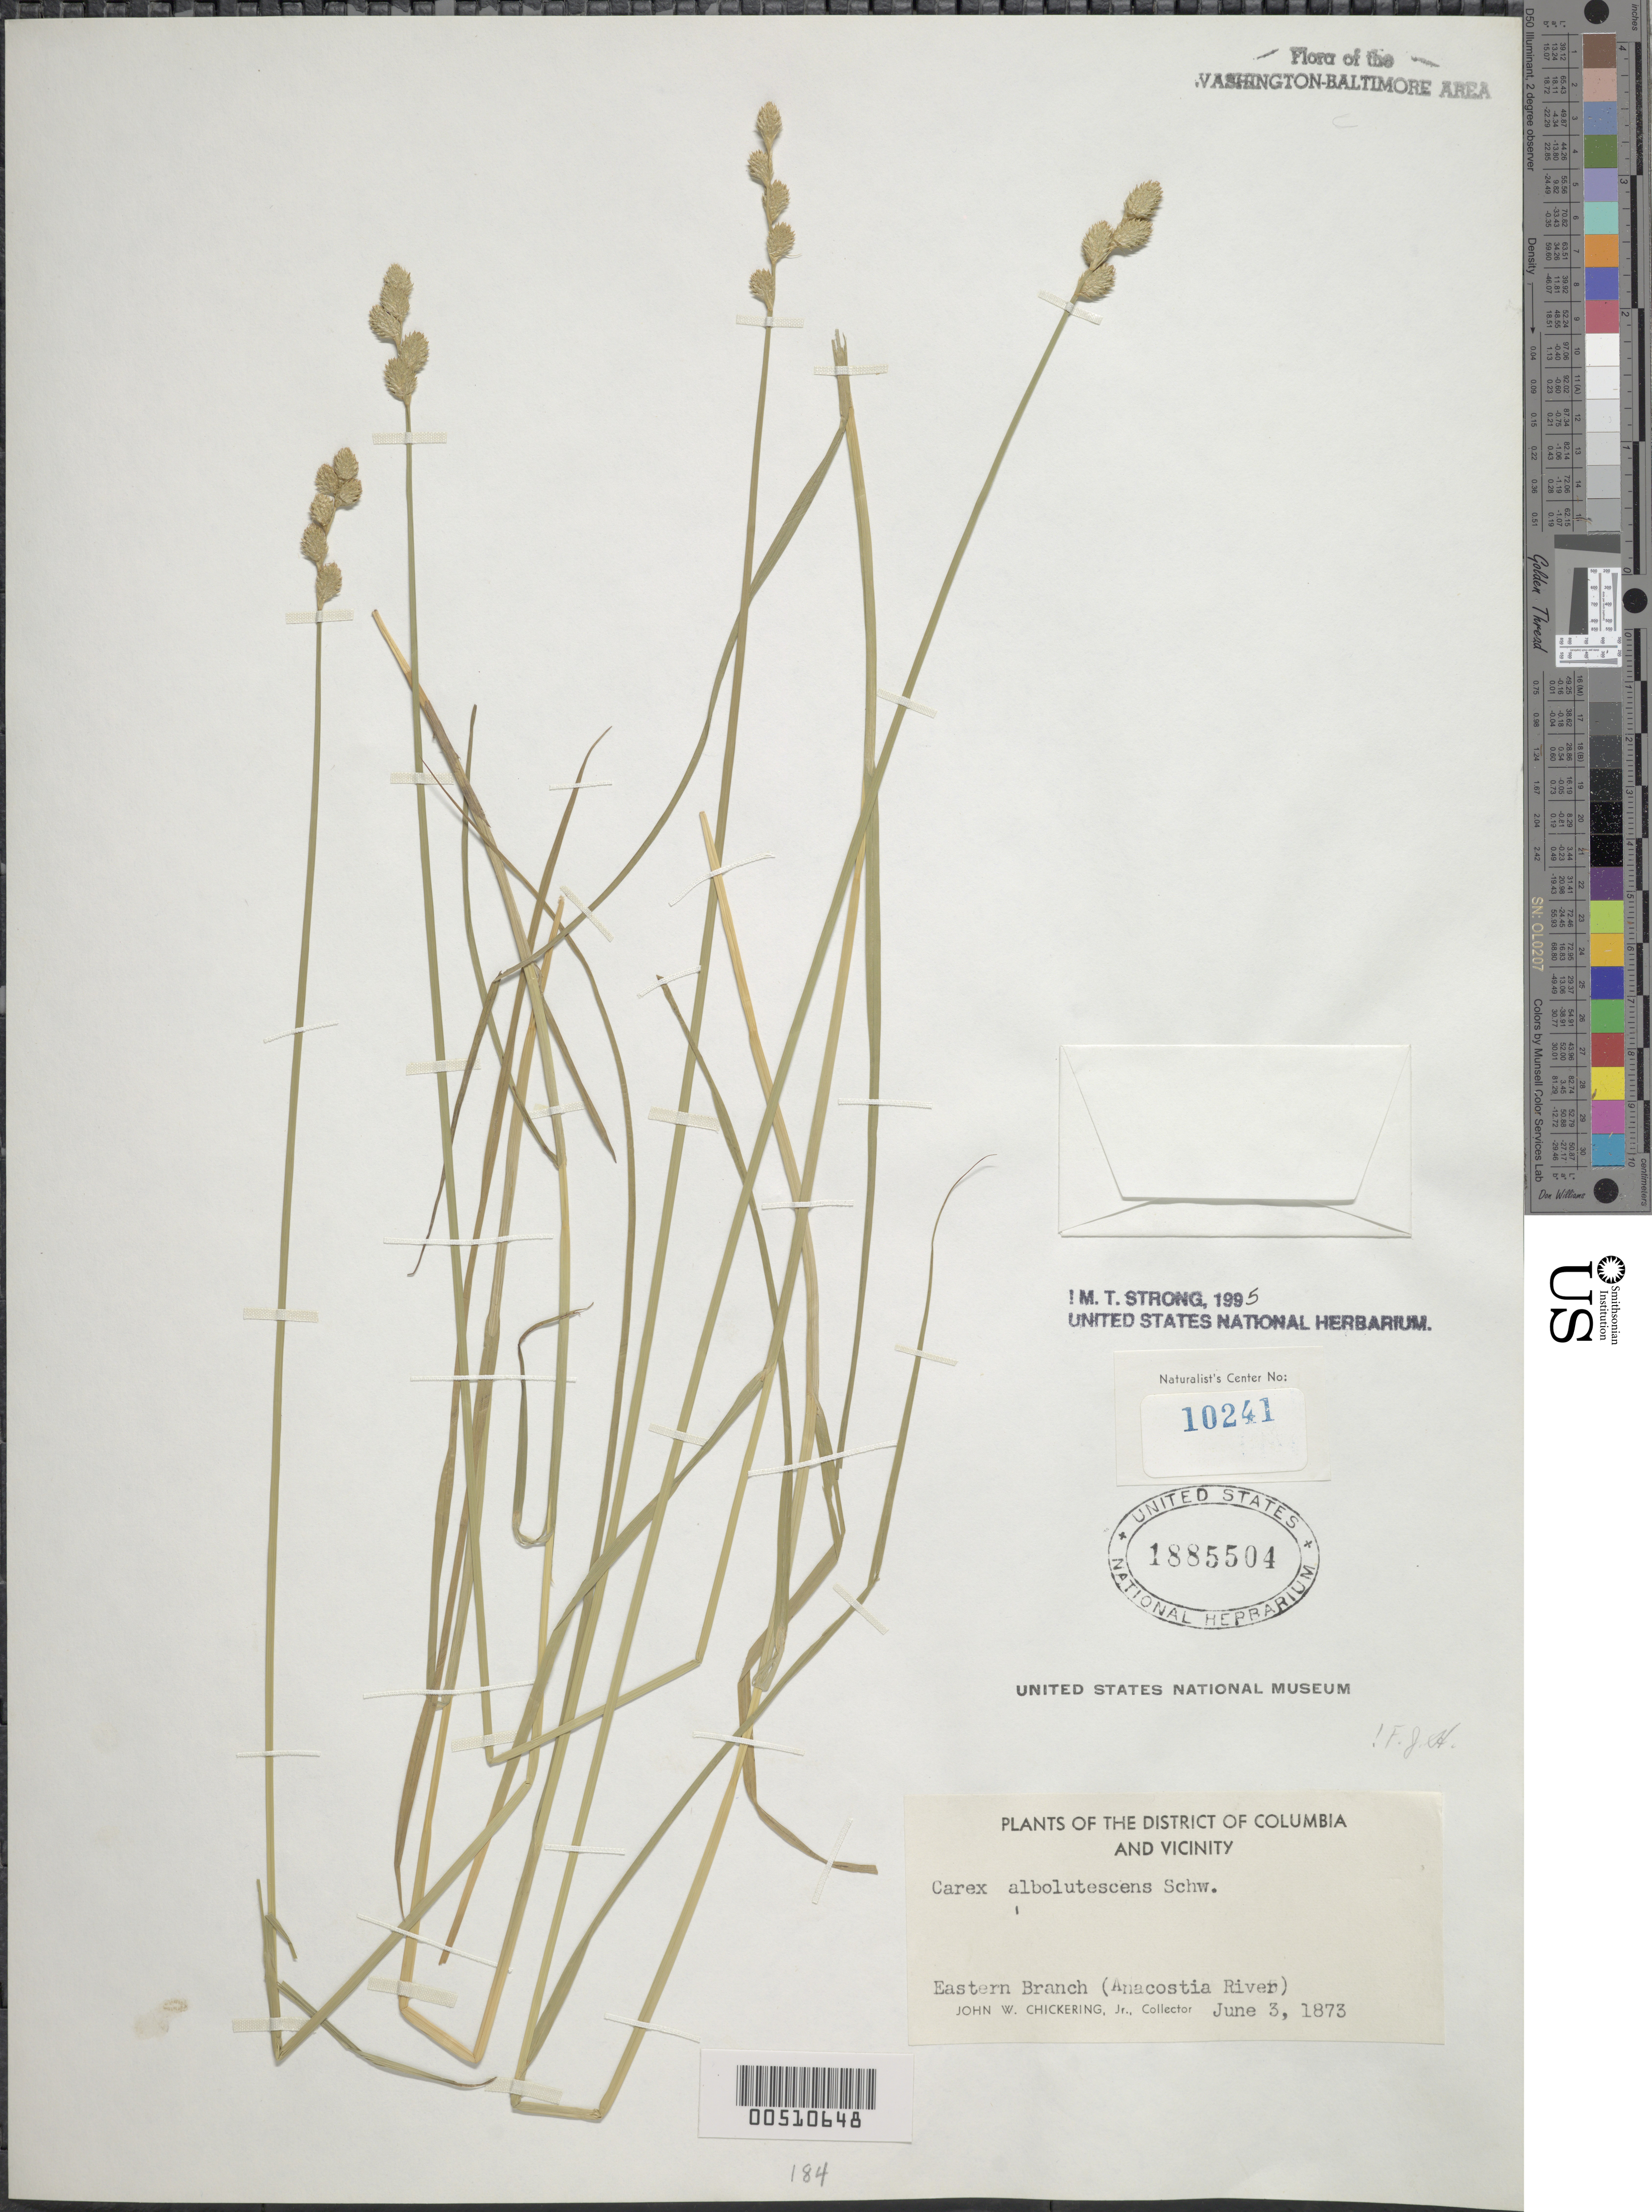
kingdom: Plantae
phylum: Tracheophyta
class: Liliopsida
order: Poales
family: Cyperaceae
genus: Carex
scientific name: Carex albolutescens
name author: Schwein.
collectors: J. W. Chickering Jr.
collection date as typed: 03 Jun 1873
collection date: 1873-06-03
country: United States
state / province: District of Columbia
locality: Eastern Branch (Anacostia River)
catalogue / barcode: US 1885504